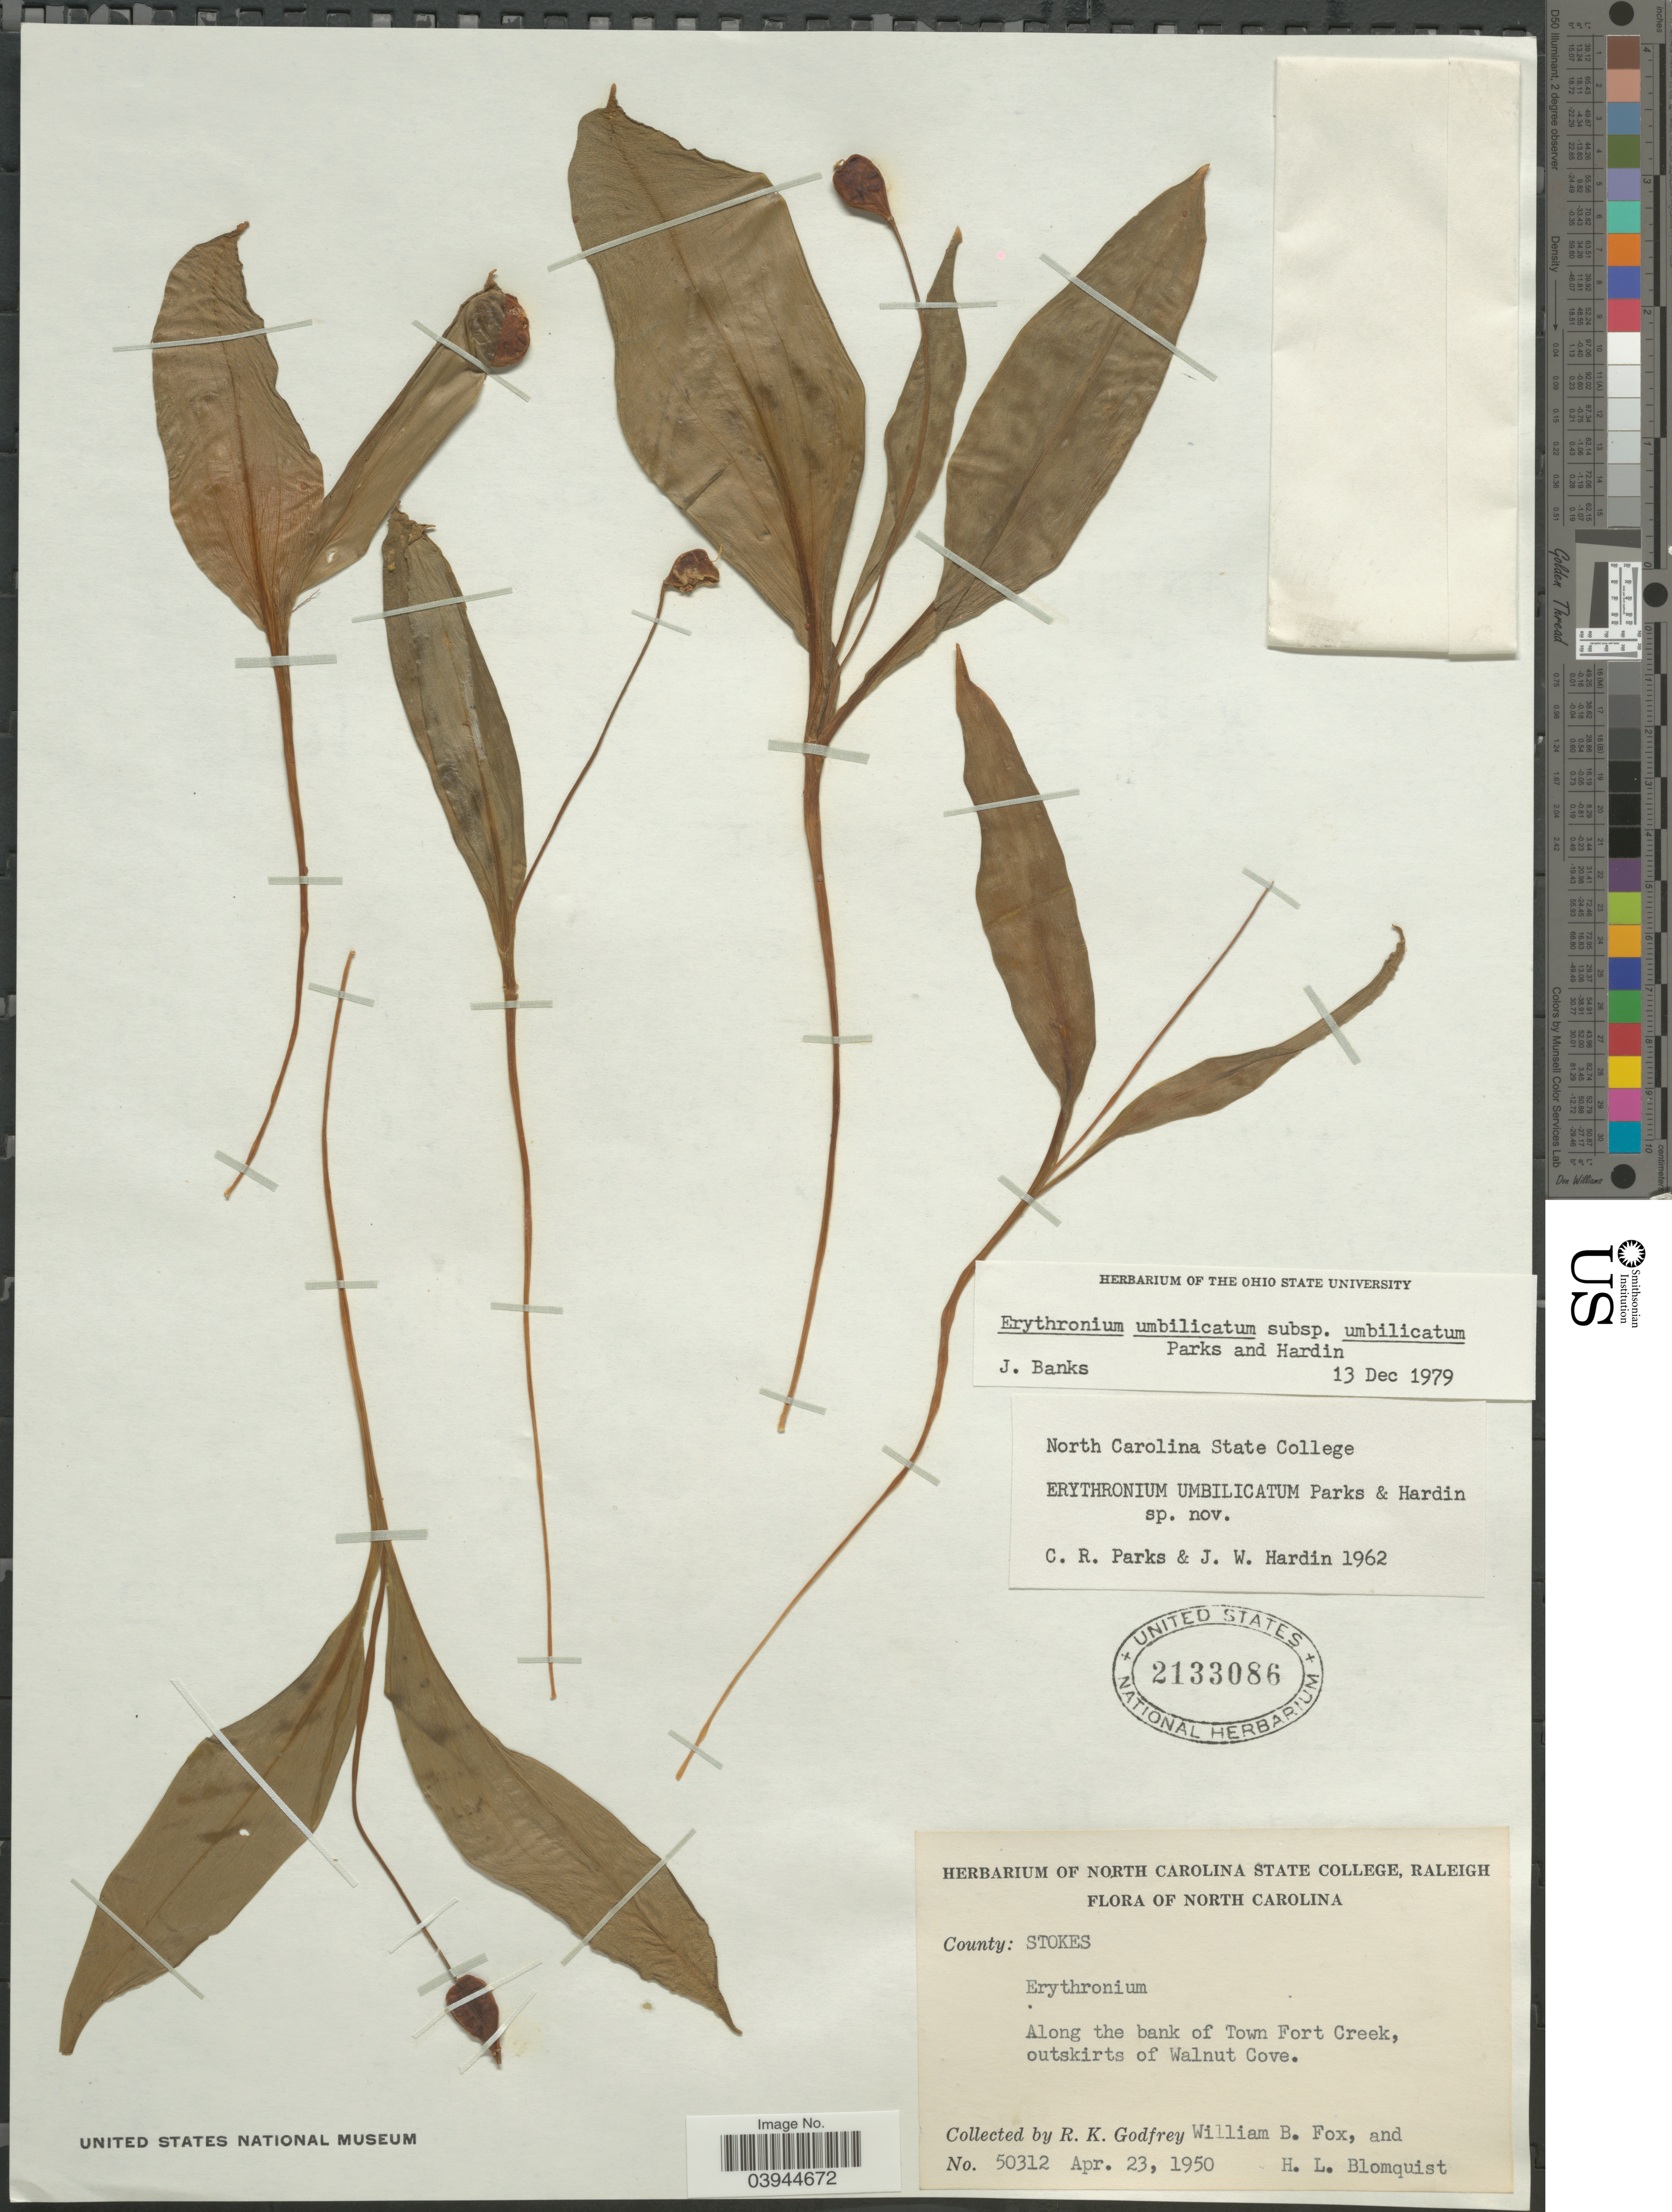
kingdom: Plantae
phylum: Tracheophyta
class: Liliopsida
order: Liliales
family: Liliaceae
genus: Erythronium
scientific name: Erythronium umbilicatum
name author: C.R. Parks & Hardin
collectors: R. K. Godfrey, W. B. Fox & H. Blomquist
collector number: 50312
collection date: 1950-04-23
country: United States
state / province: North Carolina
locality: County: Stokes. Along the bank of Town Fort Creek, outskirts of Walnut Cove.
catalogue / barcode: US 2133086